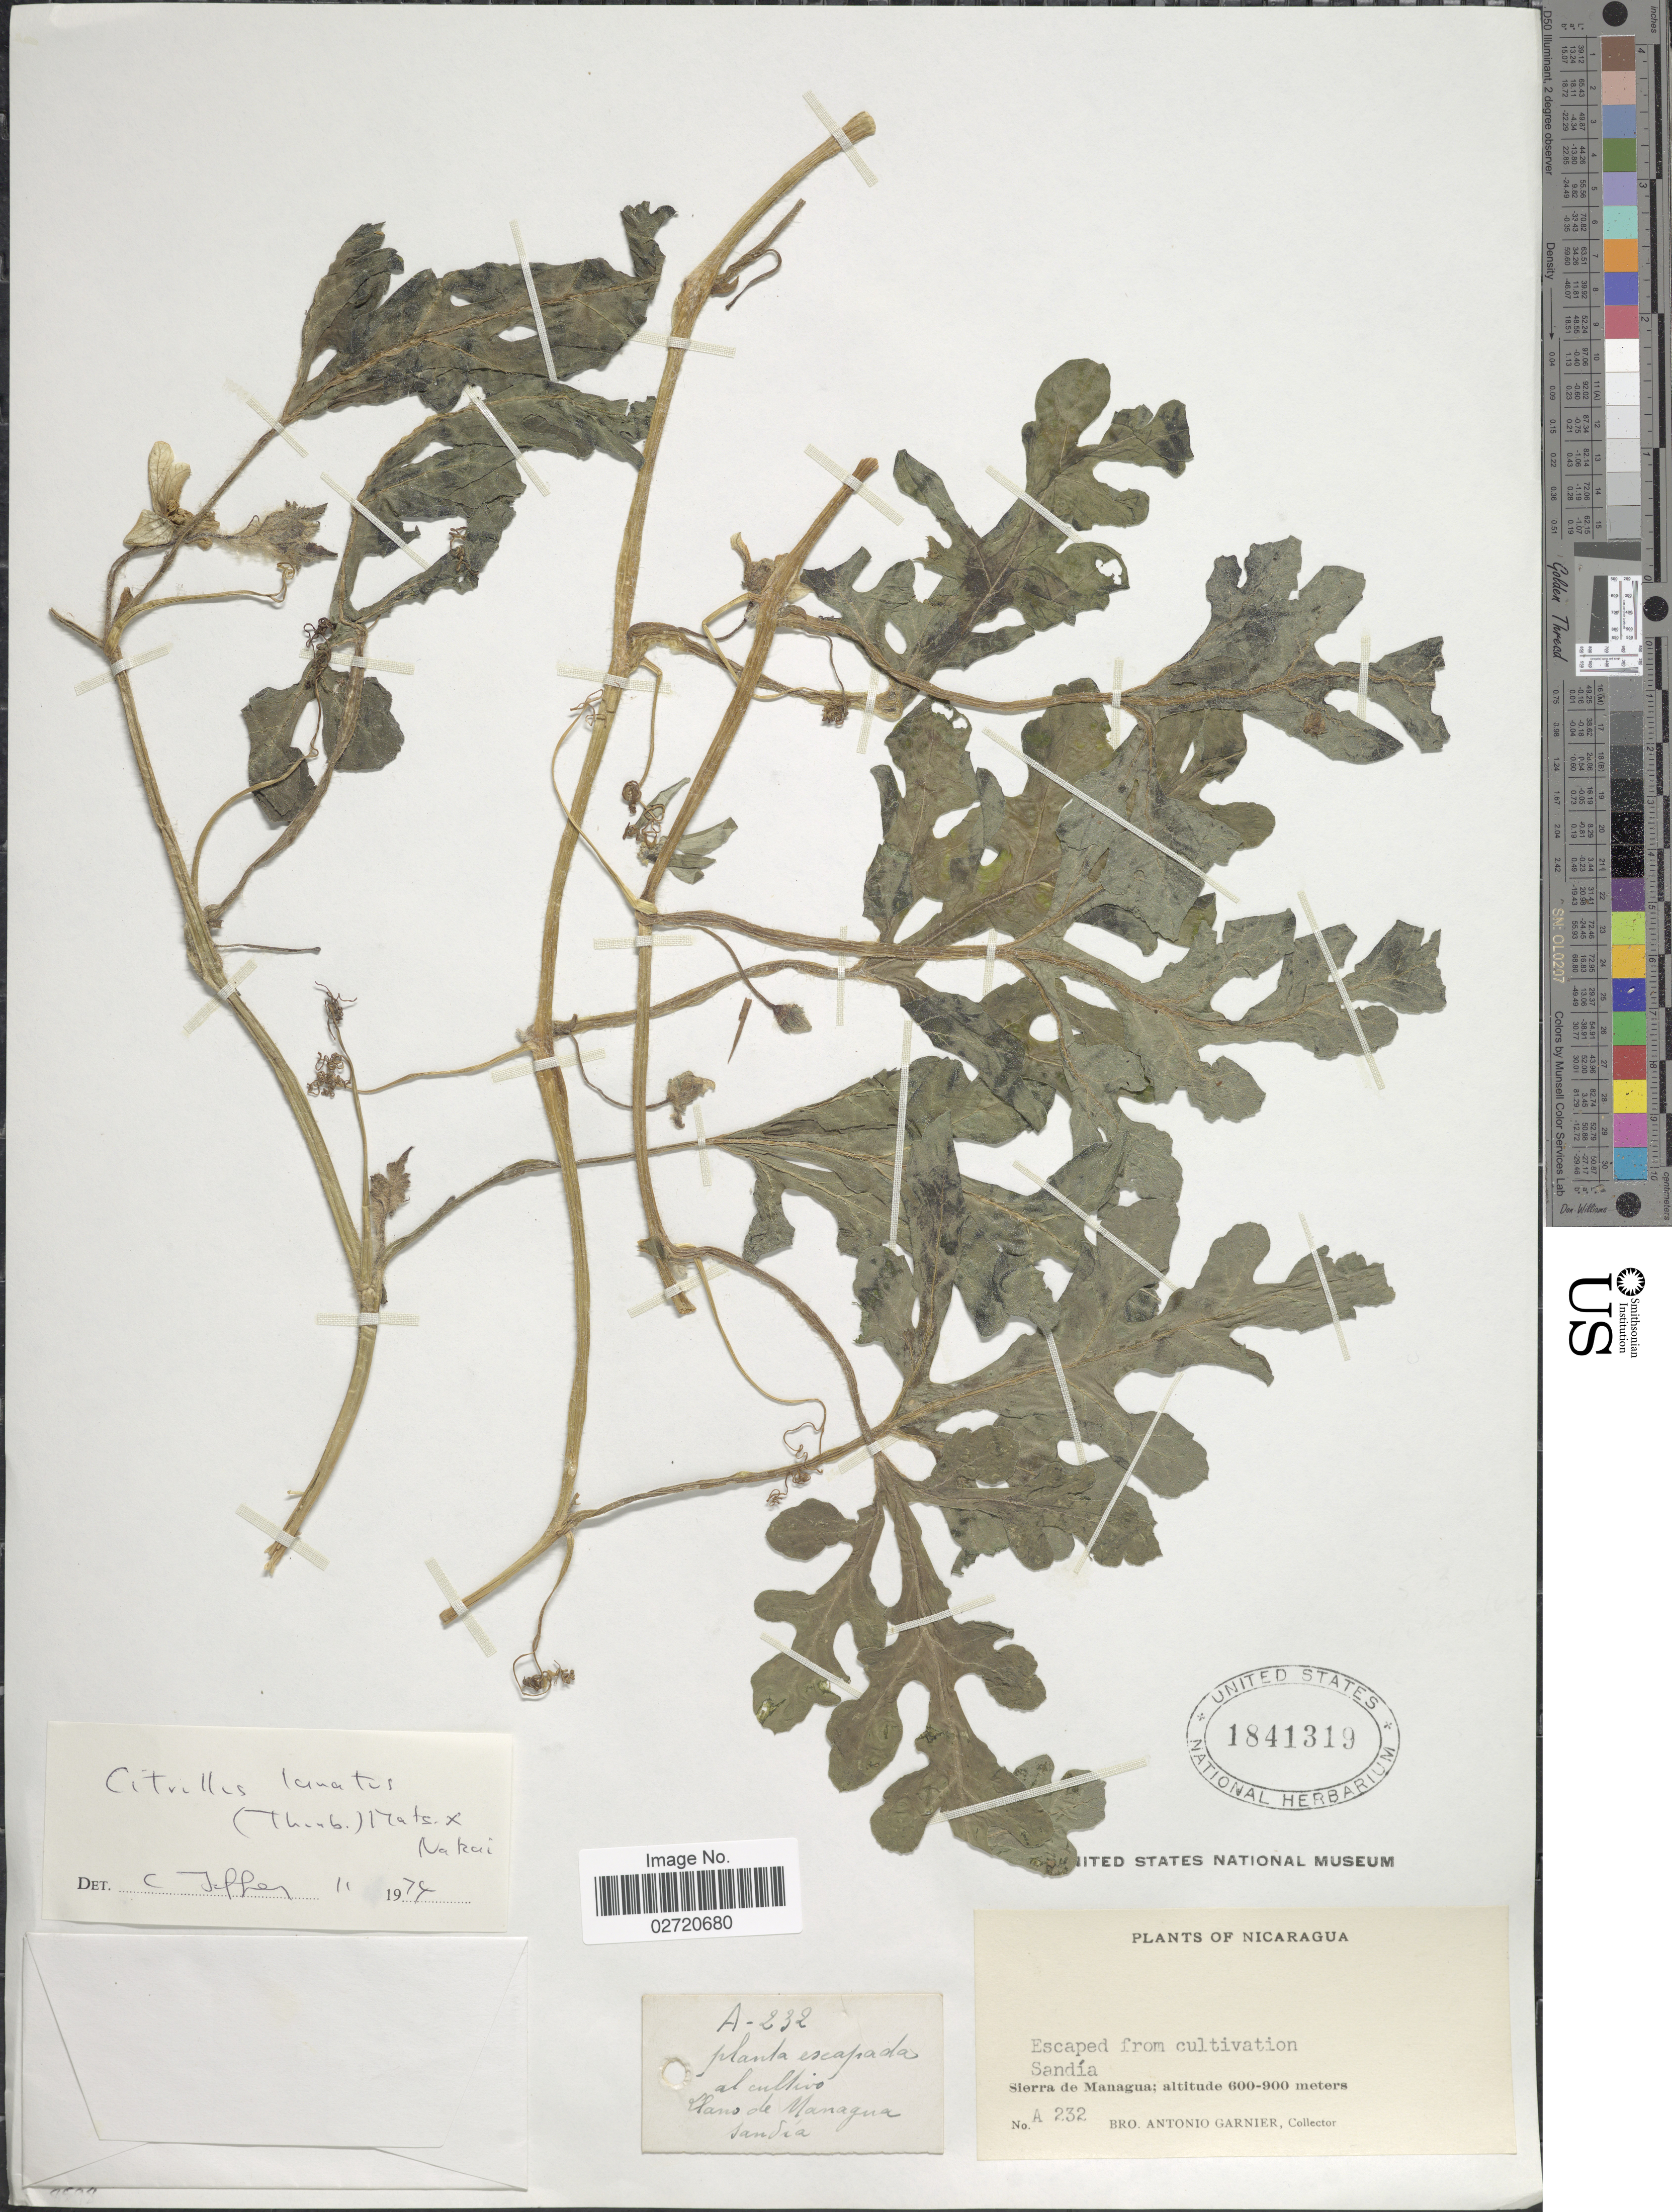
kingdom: Plantae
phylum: Tracheophyta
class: Magnoliopsida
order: Cucurbitales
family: Cucurbitaceae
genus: Citrullus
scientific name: Citrullus lanatus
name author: (Thunb.) Matsum. & Nakai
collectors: Bro. A. Garnier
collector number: A232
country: Nicaragua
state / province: Managua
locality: Llano de Managua. Sandia. Sierra de Managua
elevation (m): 600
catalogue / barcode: US 1841319